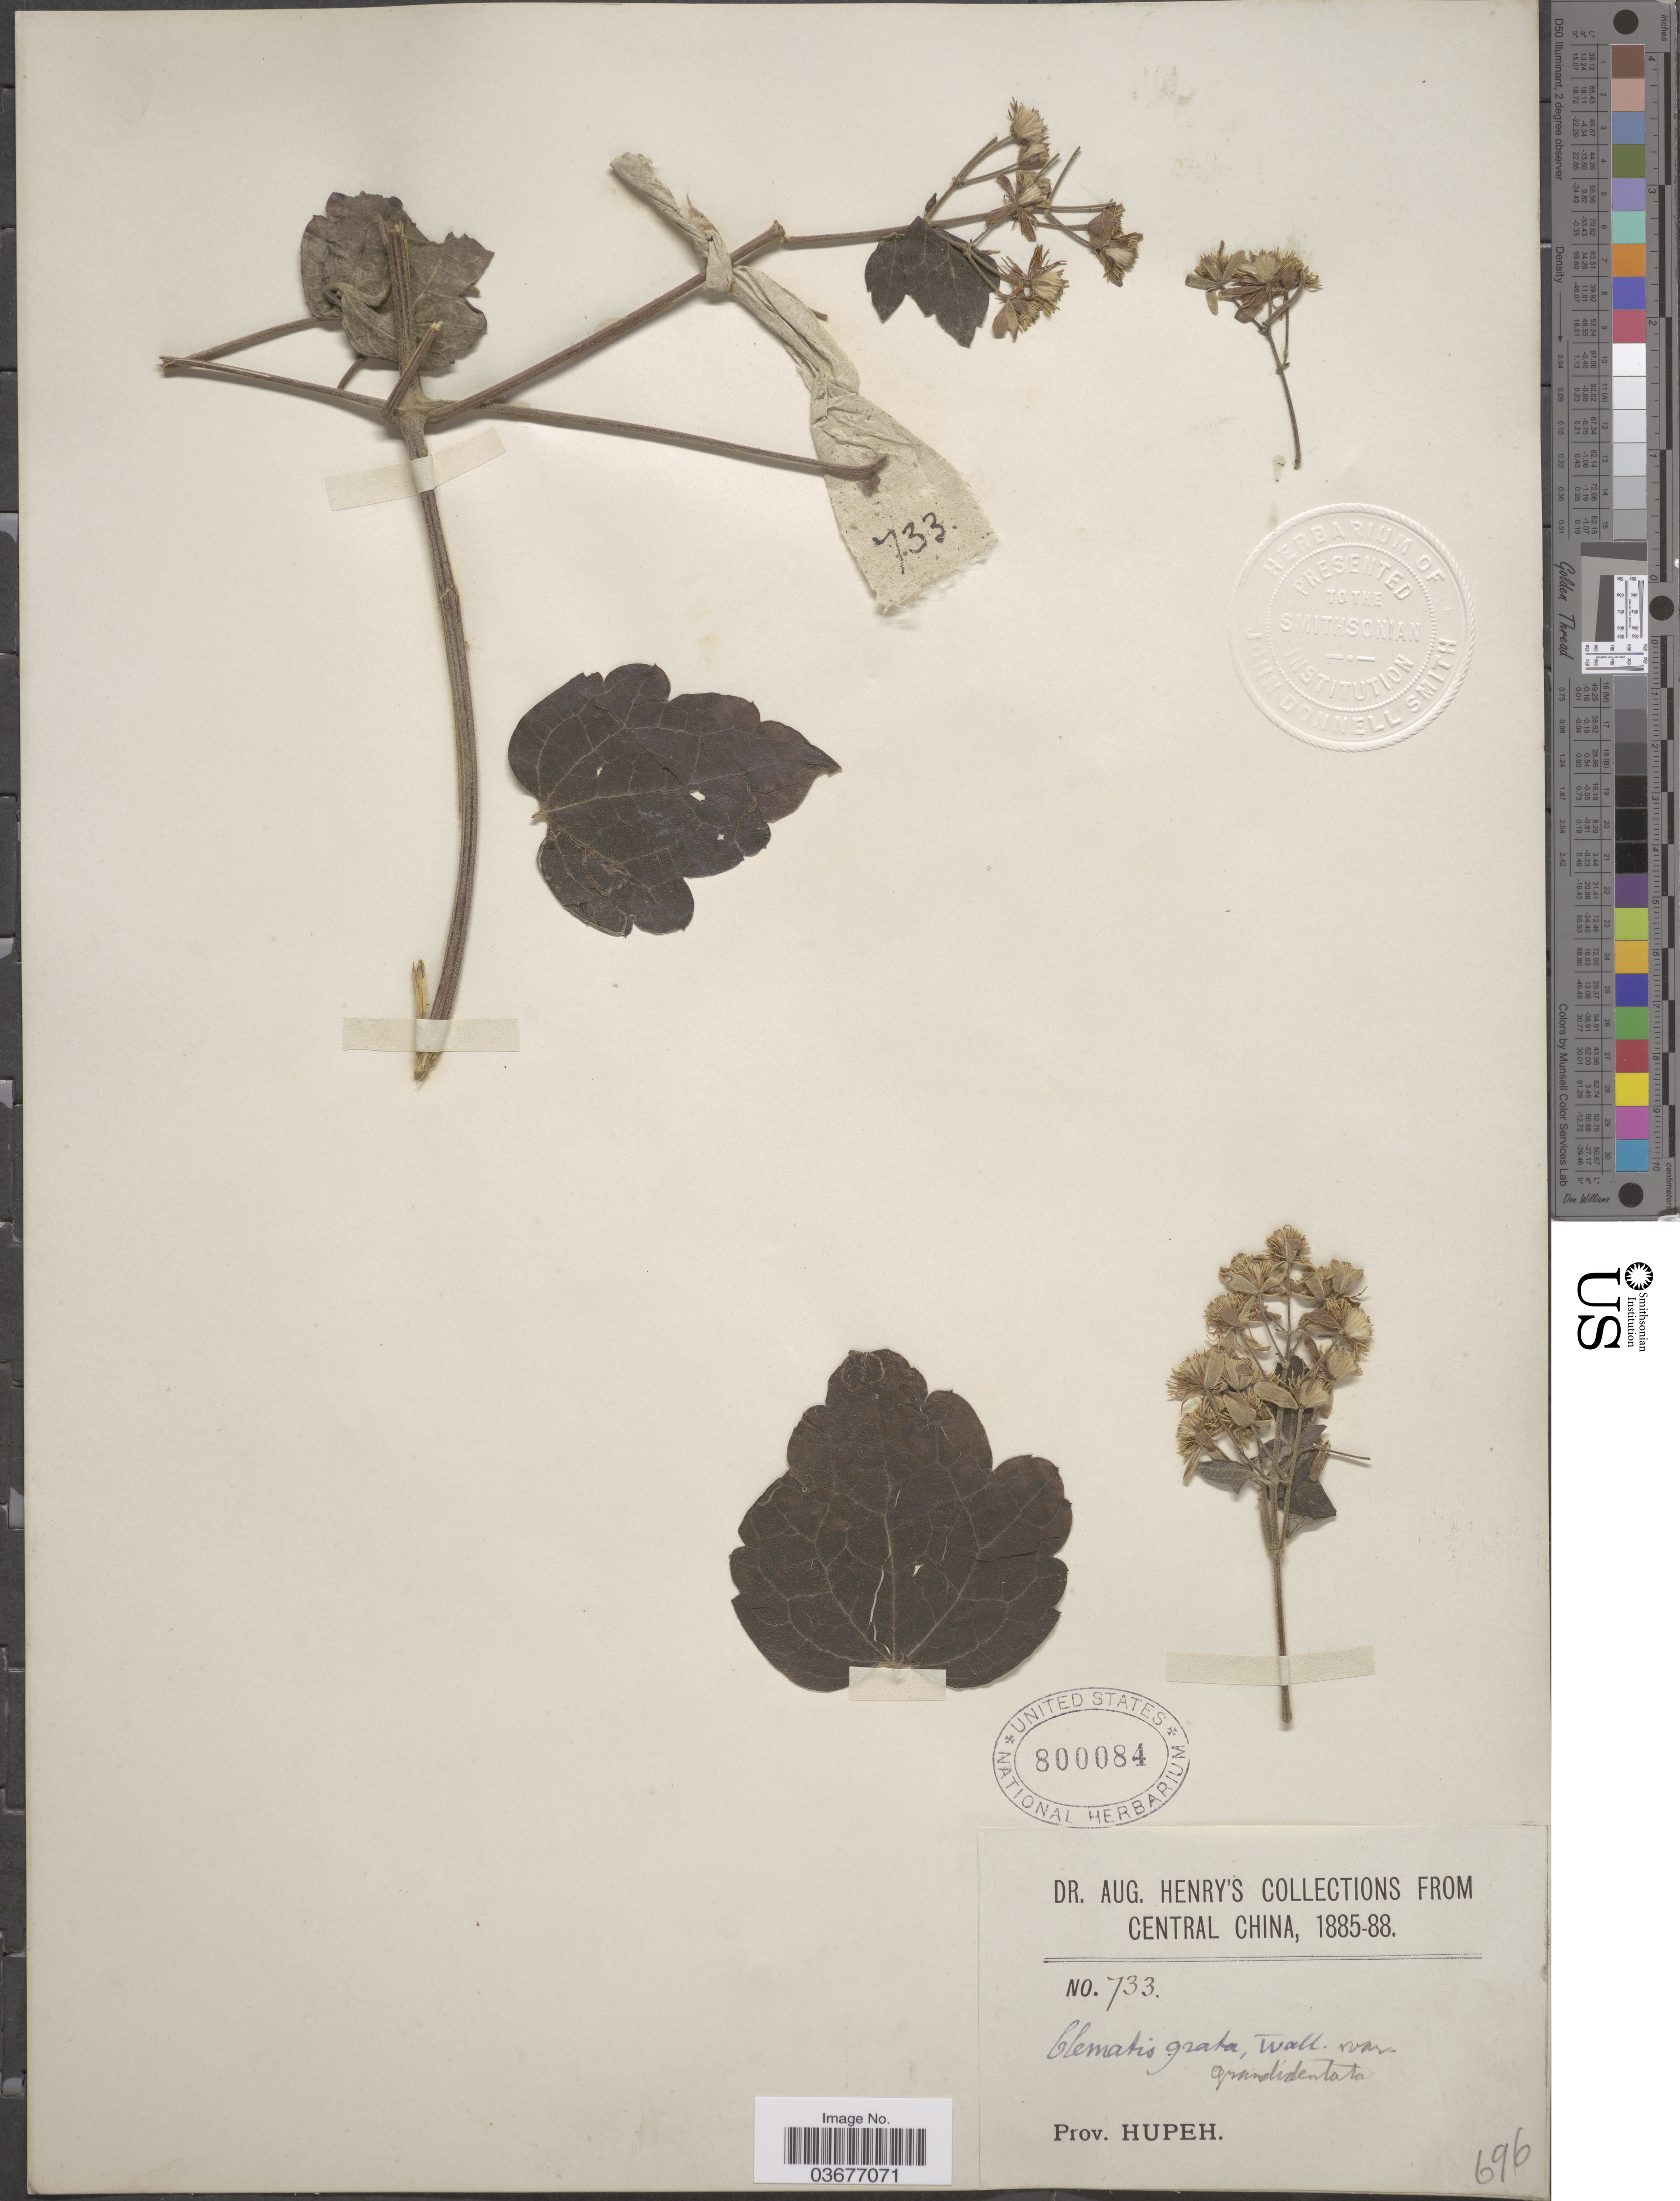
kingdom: Plantae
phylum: Tracheophyta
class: Magnoliopsida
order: Ranunculales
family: Ranunculaceae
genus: Clematis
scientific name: Clematis grata var. grandidentata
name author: Rehder & E.H. Wilson in Sarg.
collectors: A. Henry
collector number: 733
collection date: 1885/1888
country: China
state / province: Hubei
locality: Central China. Prov. Hupeh.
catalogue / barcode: US 800084